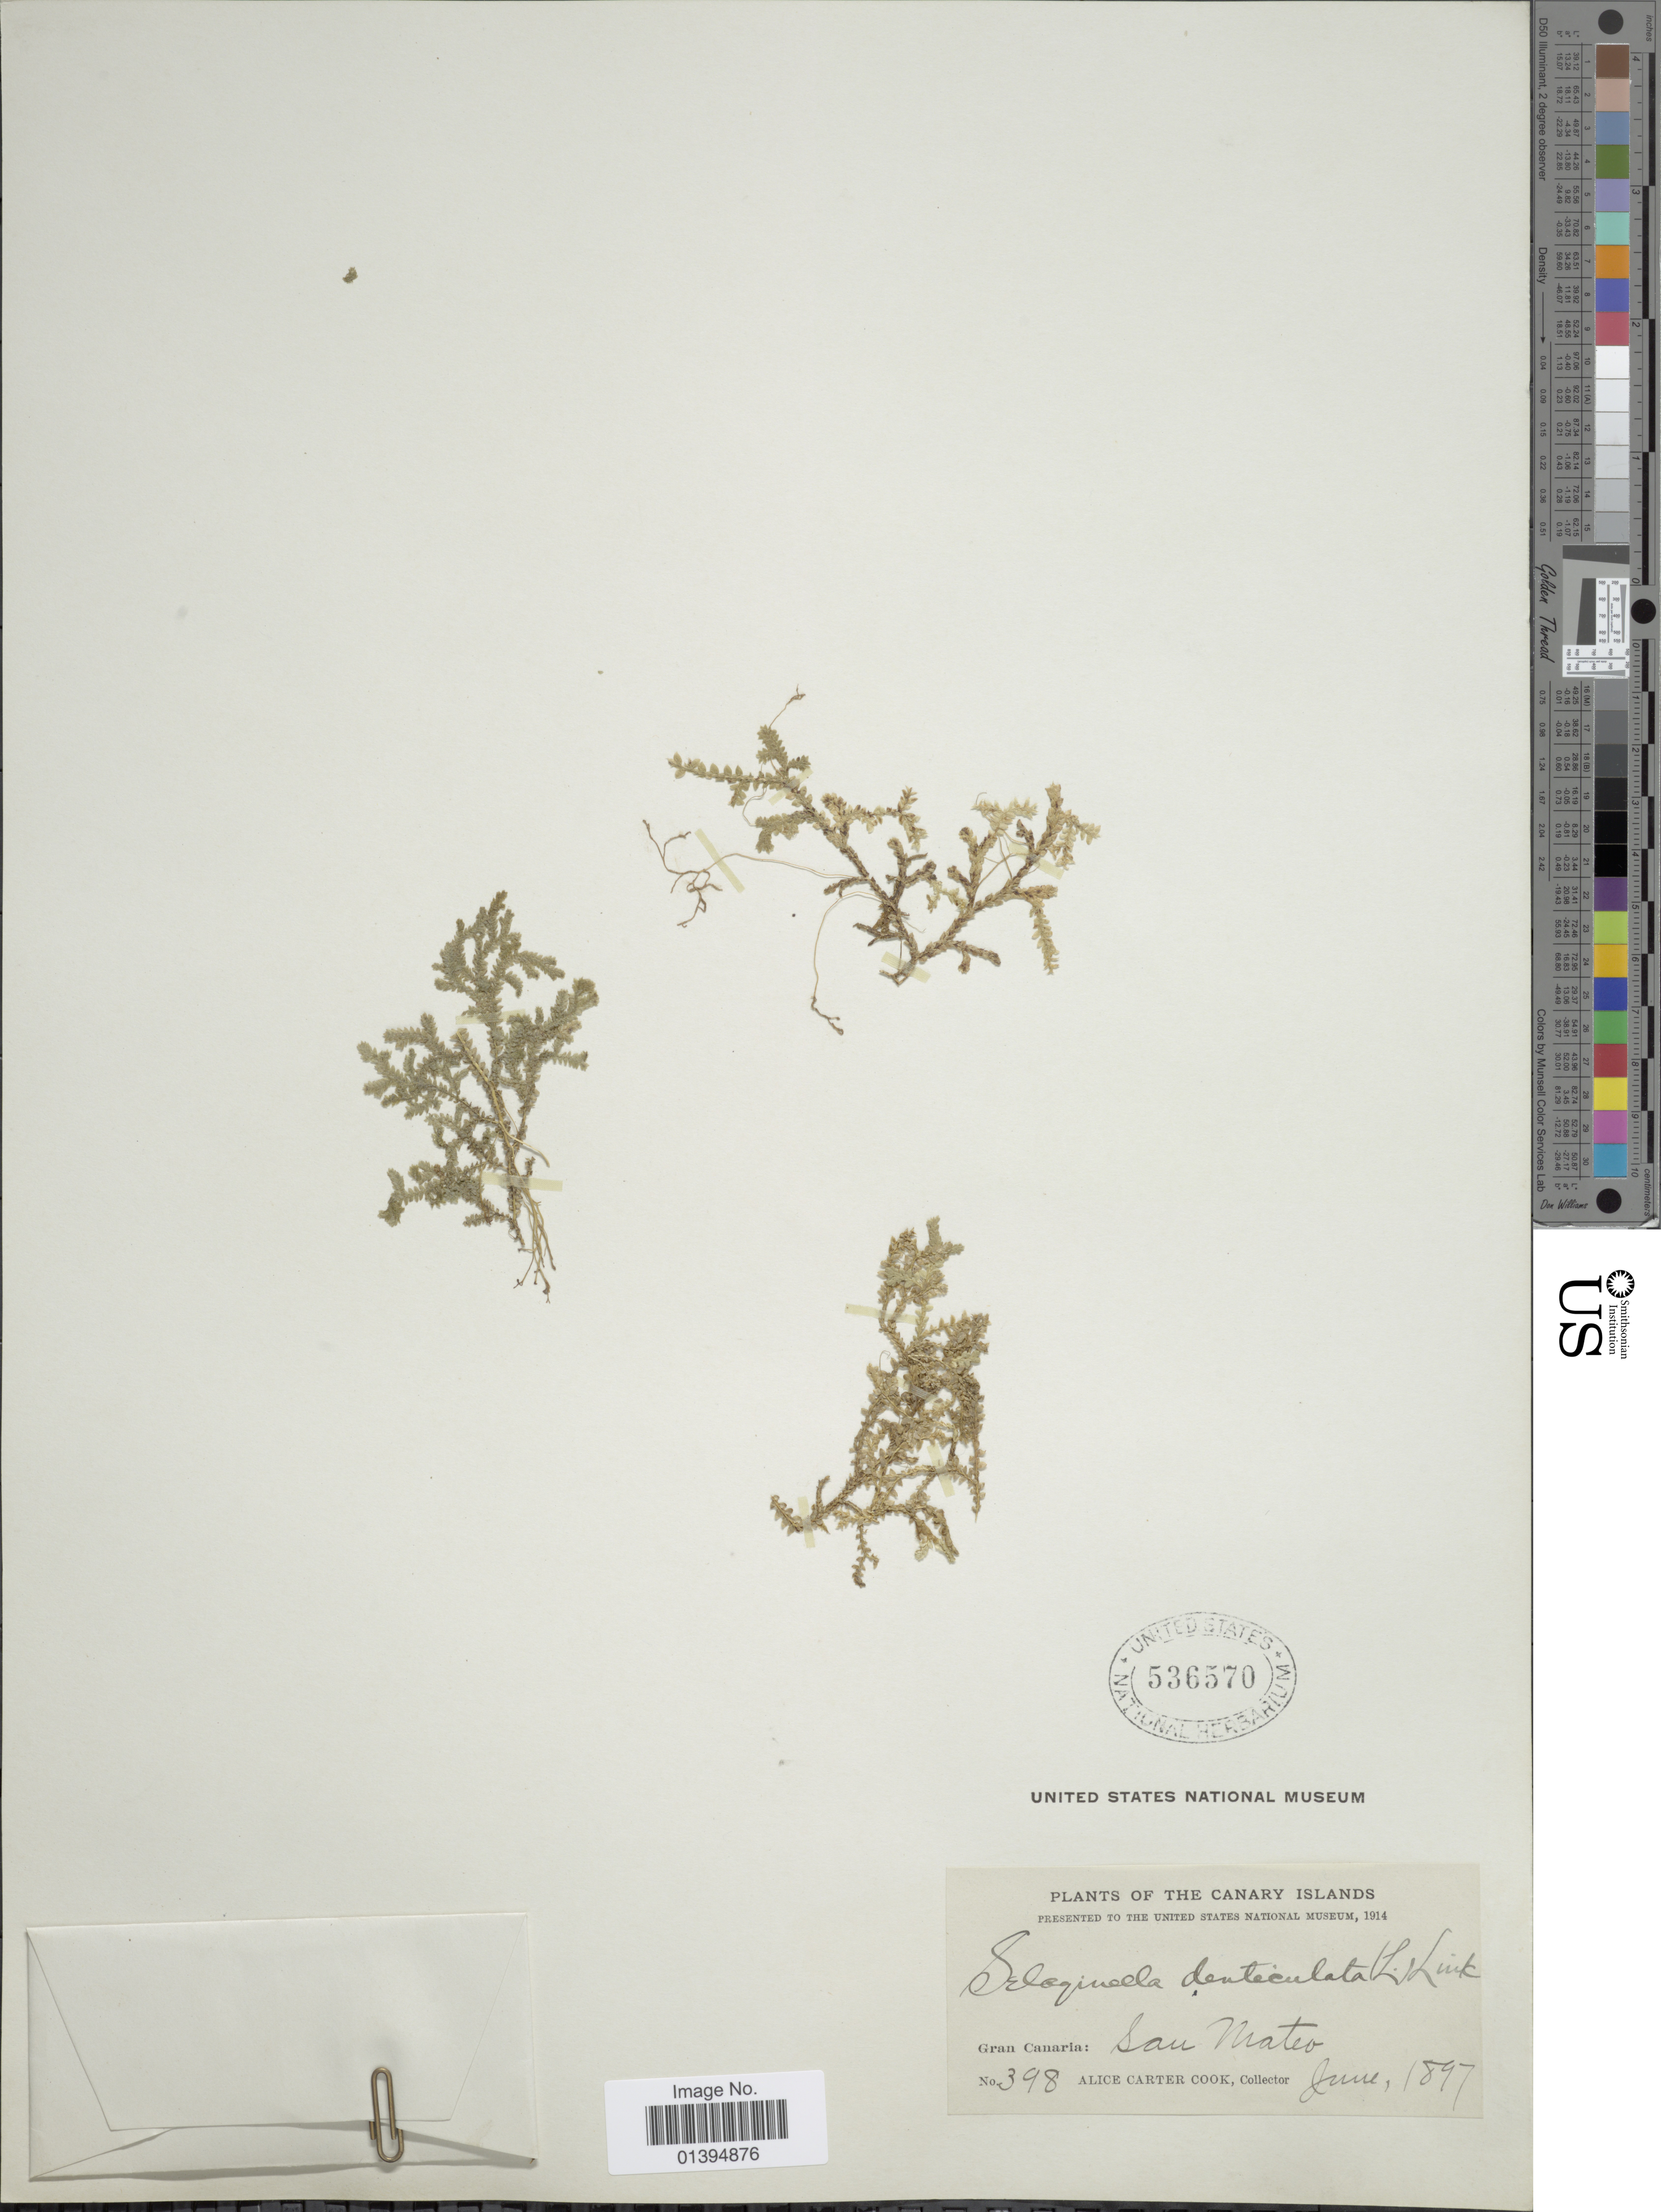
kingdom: Plantae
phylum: Tracheophyta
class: Lycopodiopsida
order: Selaginellales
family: Selaginellaceae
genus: Selaginella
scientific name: Selaginella denticulata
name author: (L.) Spring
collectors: Alice C. Cook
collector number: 398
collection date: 1897-06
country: Spain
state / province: Canarias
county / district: Las Palmas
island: Grand Canary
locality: Canary Islands, Gran Canaria: San Mateo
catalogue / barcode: US 536570